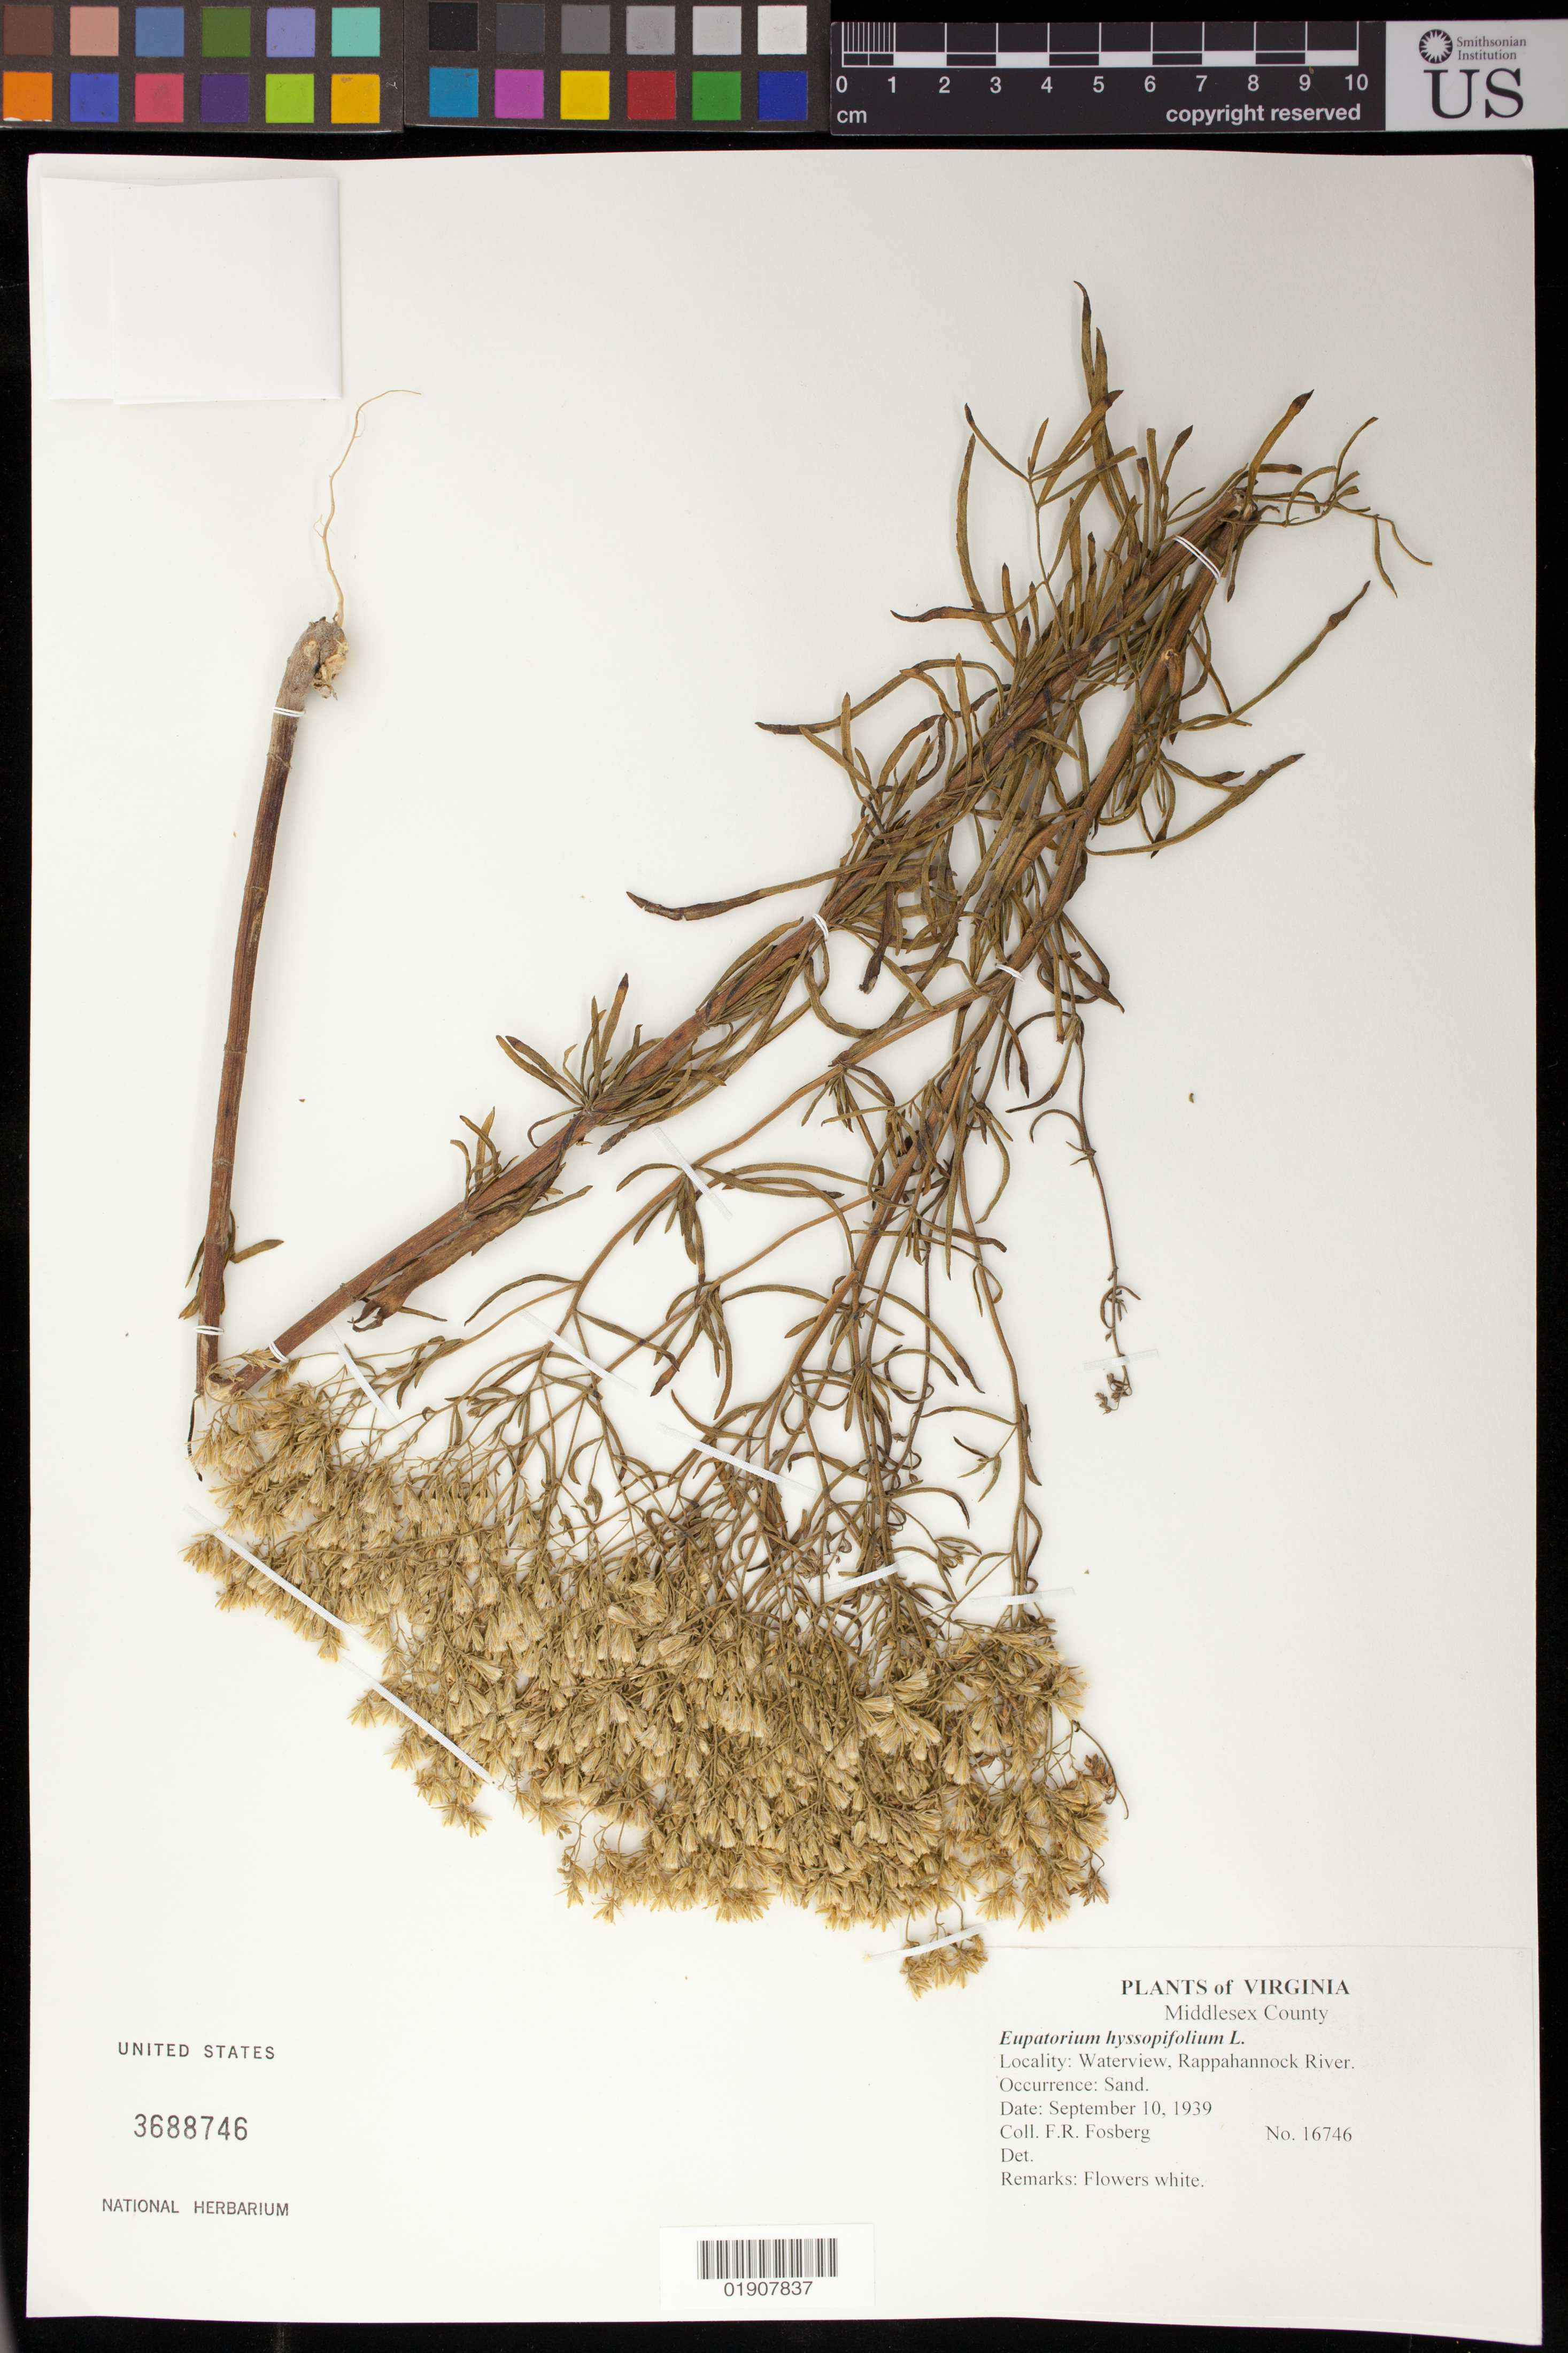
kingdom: Plantae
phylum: Tracheophyta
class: Magnoliopsida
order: Asterales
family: Asteraceae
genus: Eupatorium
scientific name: Eupatorium hyssopifolium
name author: L.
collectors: F. R. Fosberg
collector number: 16746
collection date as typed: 10 Sep 1939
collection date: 1939-09-10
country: United States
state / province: Virginia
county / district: Middlesex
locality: Waterview, Rappahannock River.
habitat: Sand.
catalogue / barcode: US 3688746